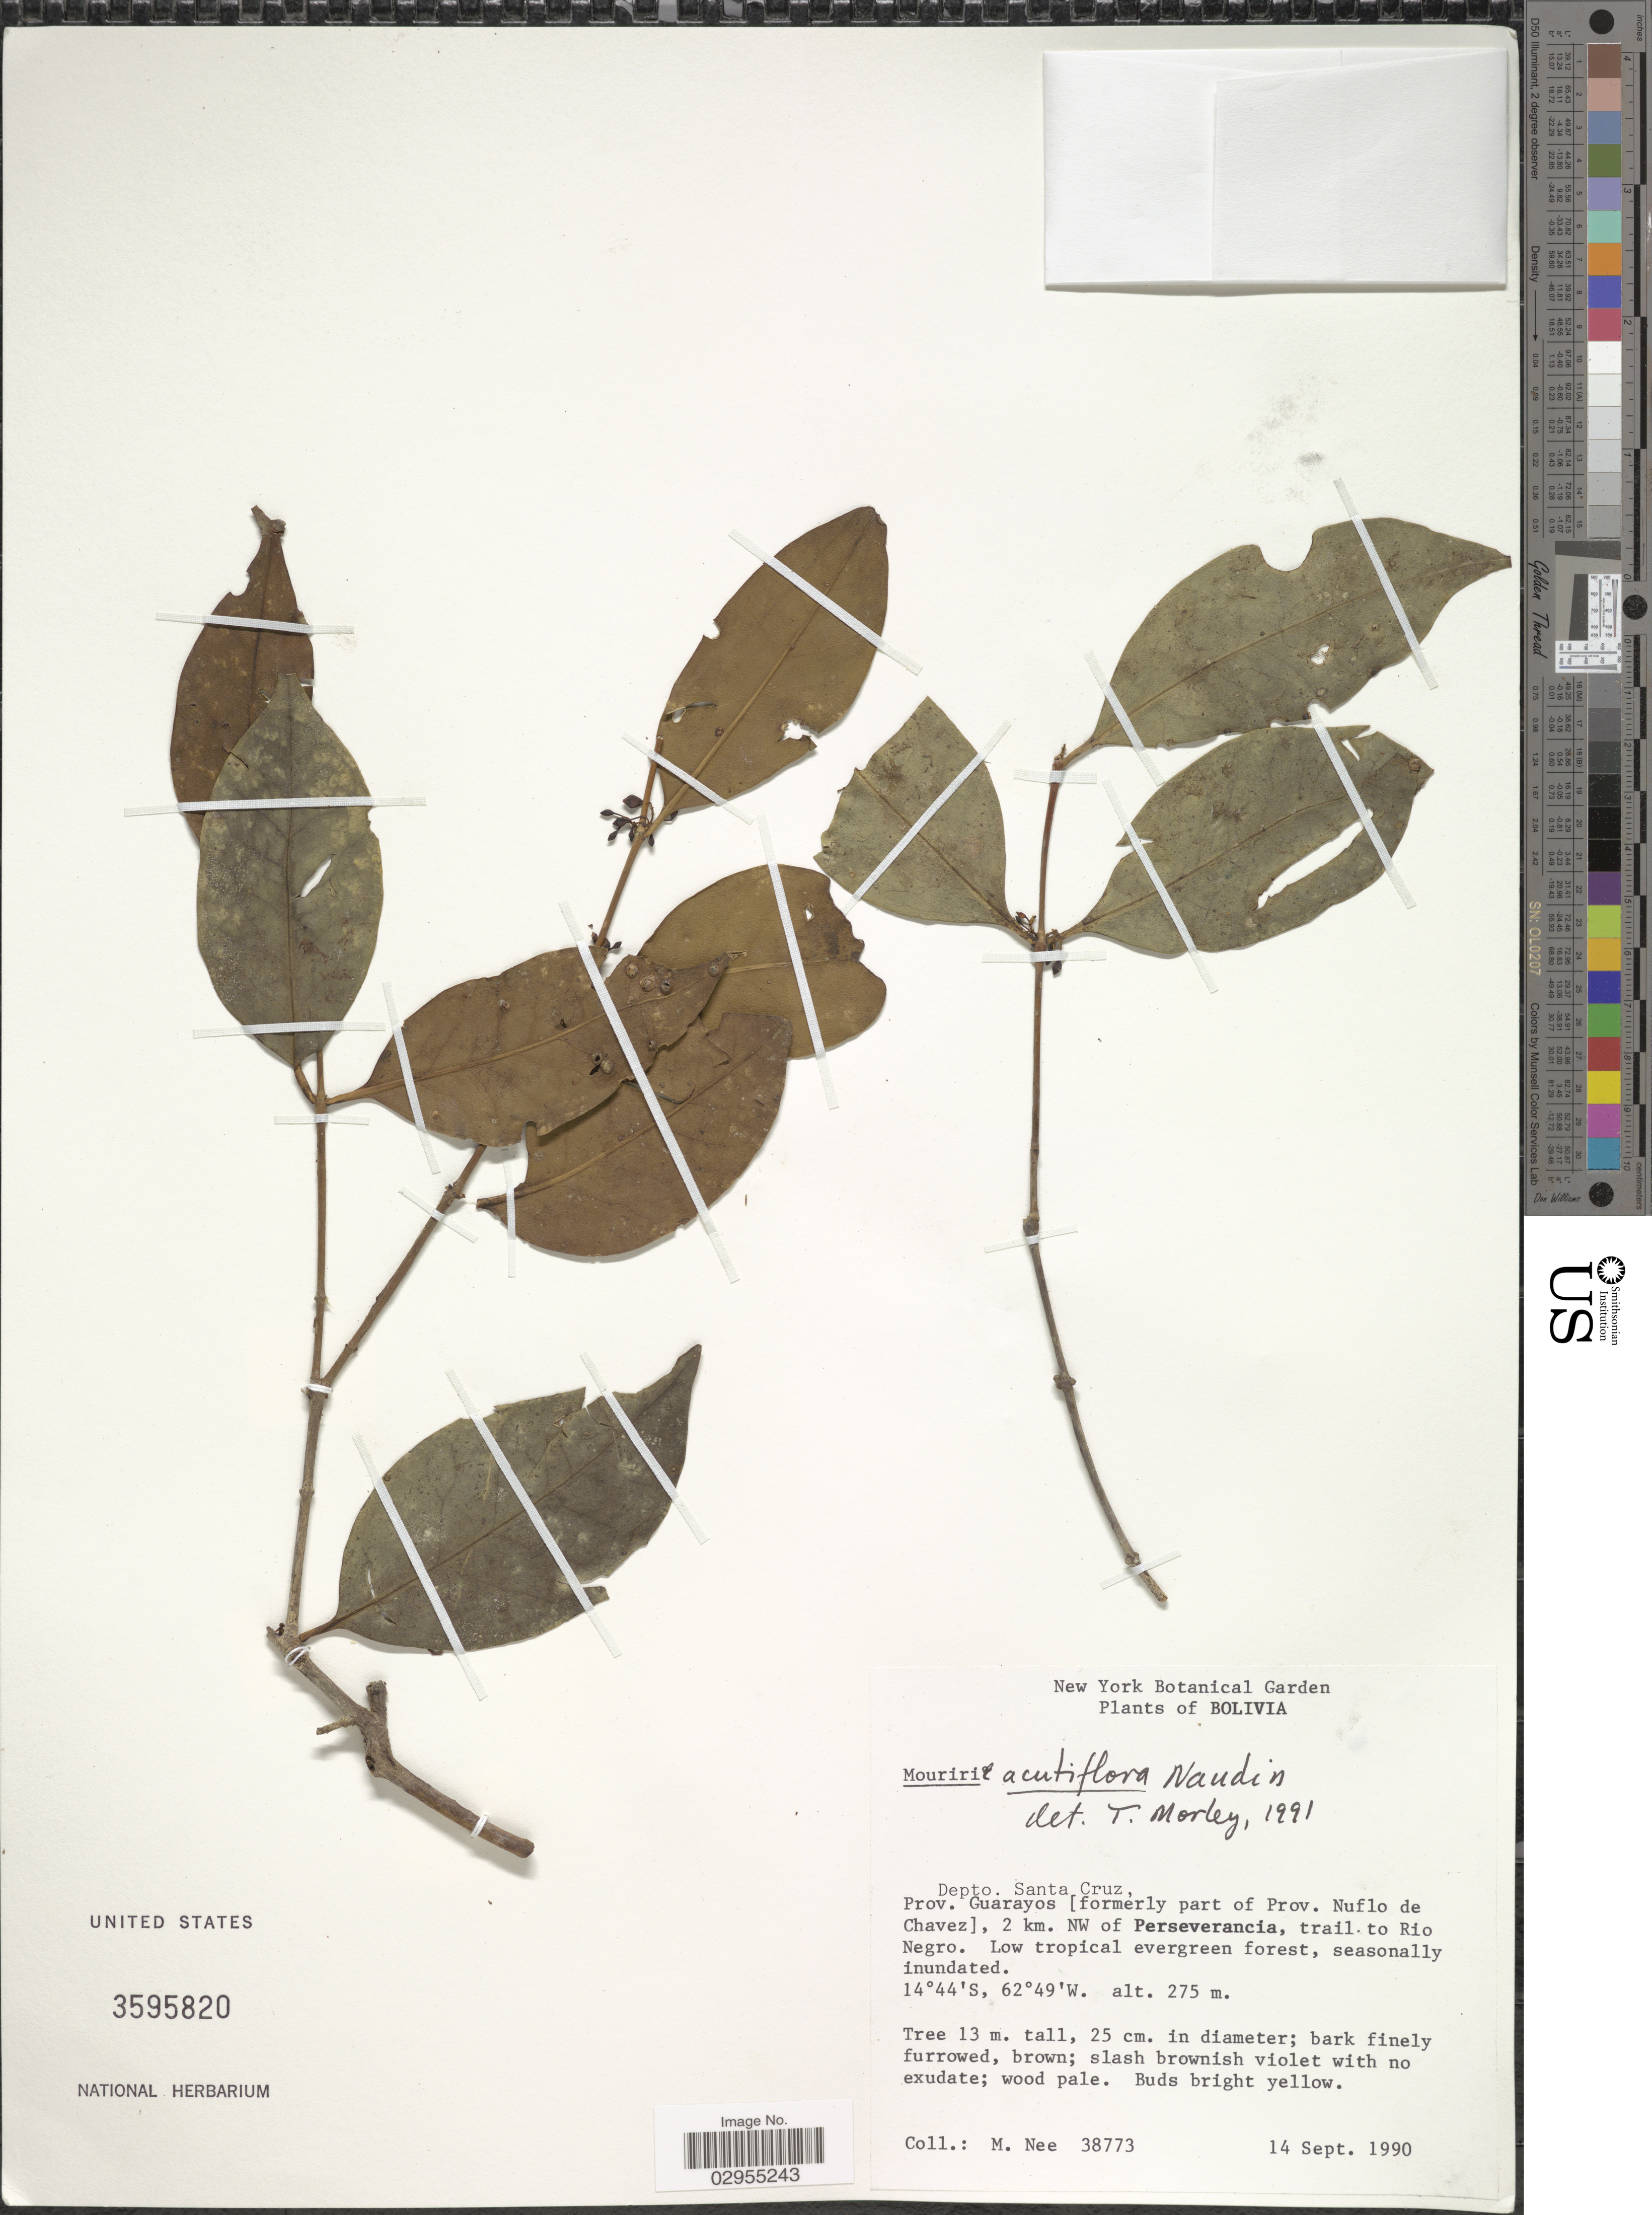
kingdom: Plantae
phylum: Tracheophyta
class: Magnoliopsida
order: Myrtales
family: Melastomataceae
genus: Mouriri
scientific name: Mouriri acutiflora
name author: Naudin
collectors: M. Nee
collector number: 38773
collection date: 1990-09-14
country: Bolivia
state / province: Santa Cruz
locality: Depto. Santa Cruz, Prov. Guarayos [formerly part of Prov. Nuflo de Chavez], 2 km. NW of Perseverancia, trail to Rio Negro.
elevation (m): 275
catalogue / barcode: US 3595820